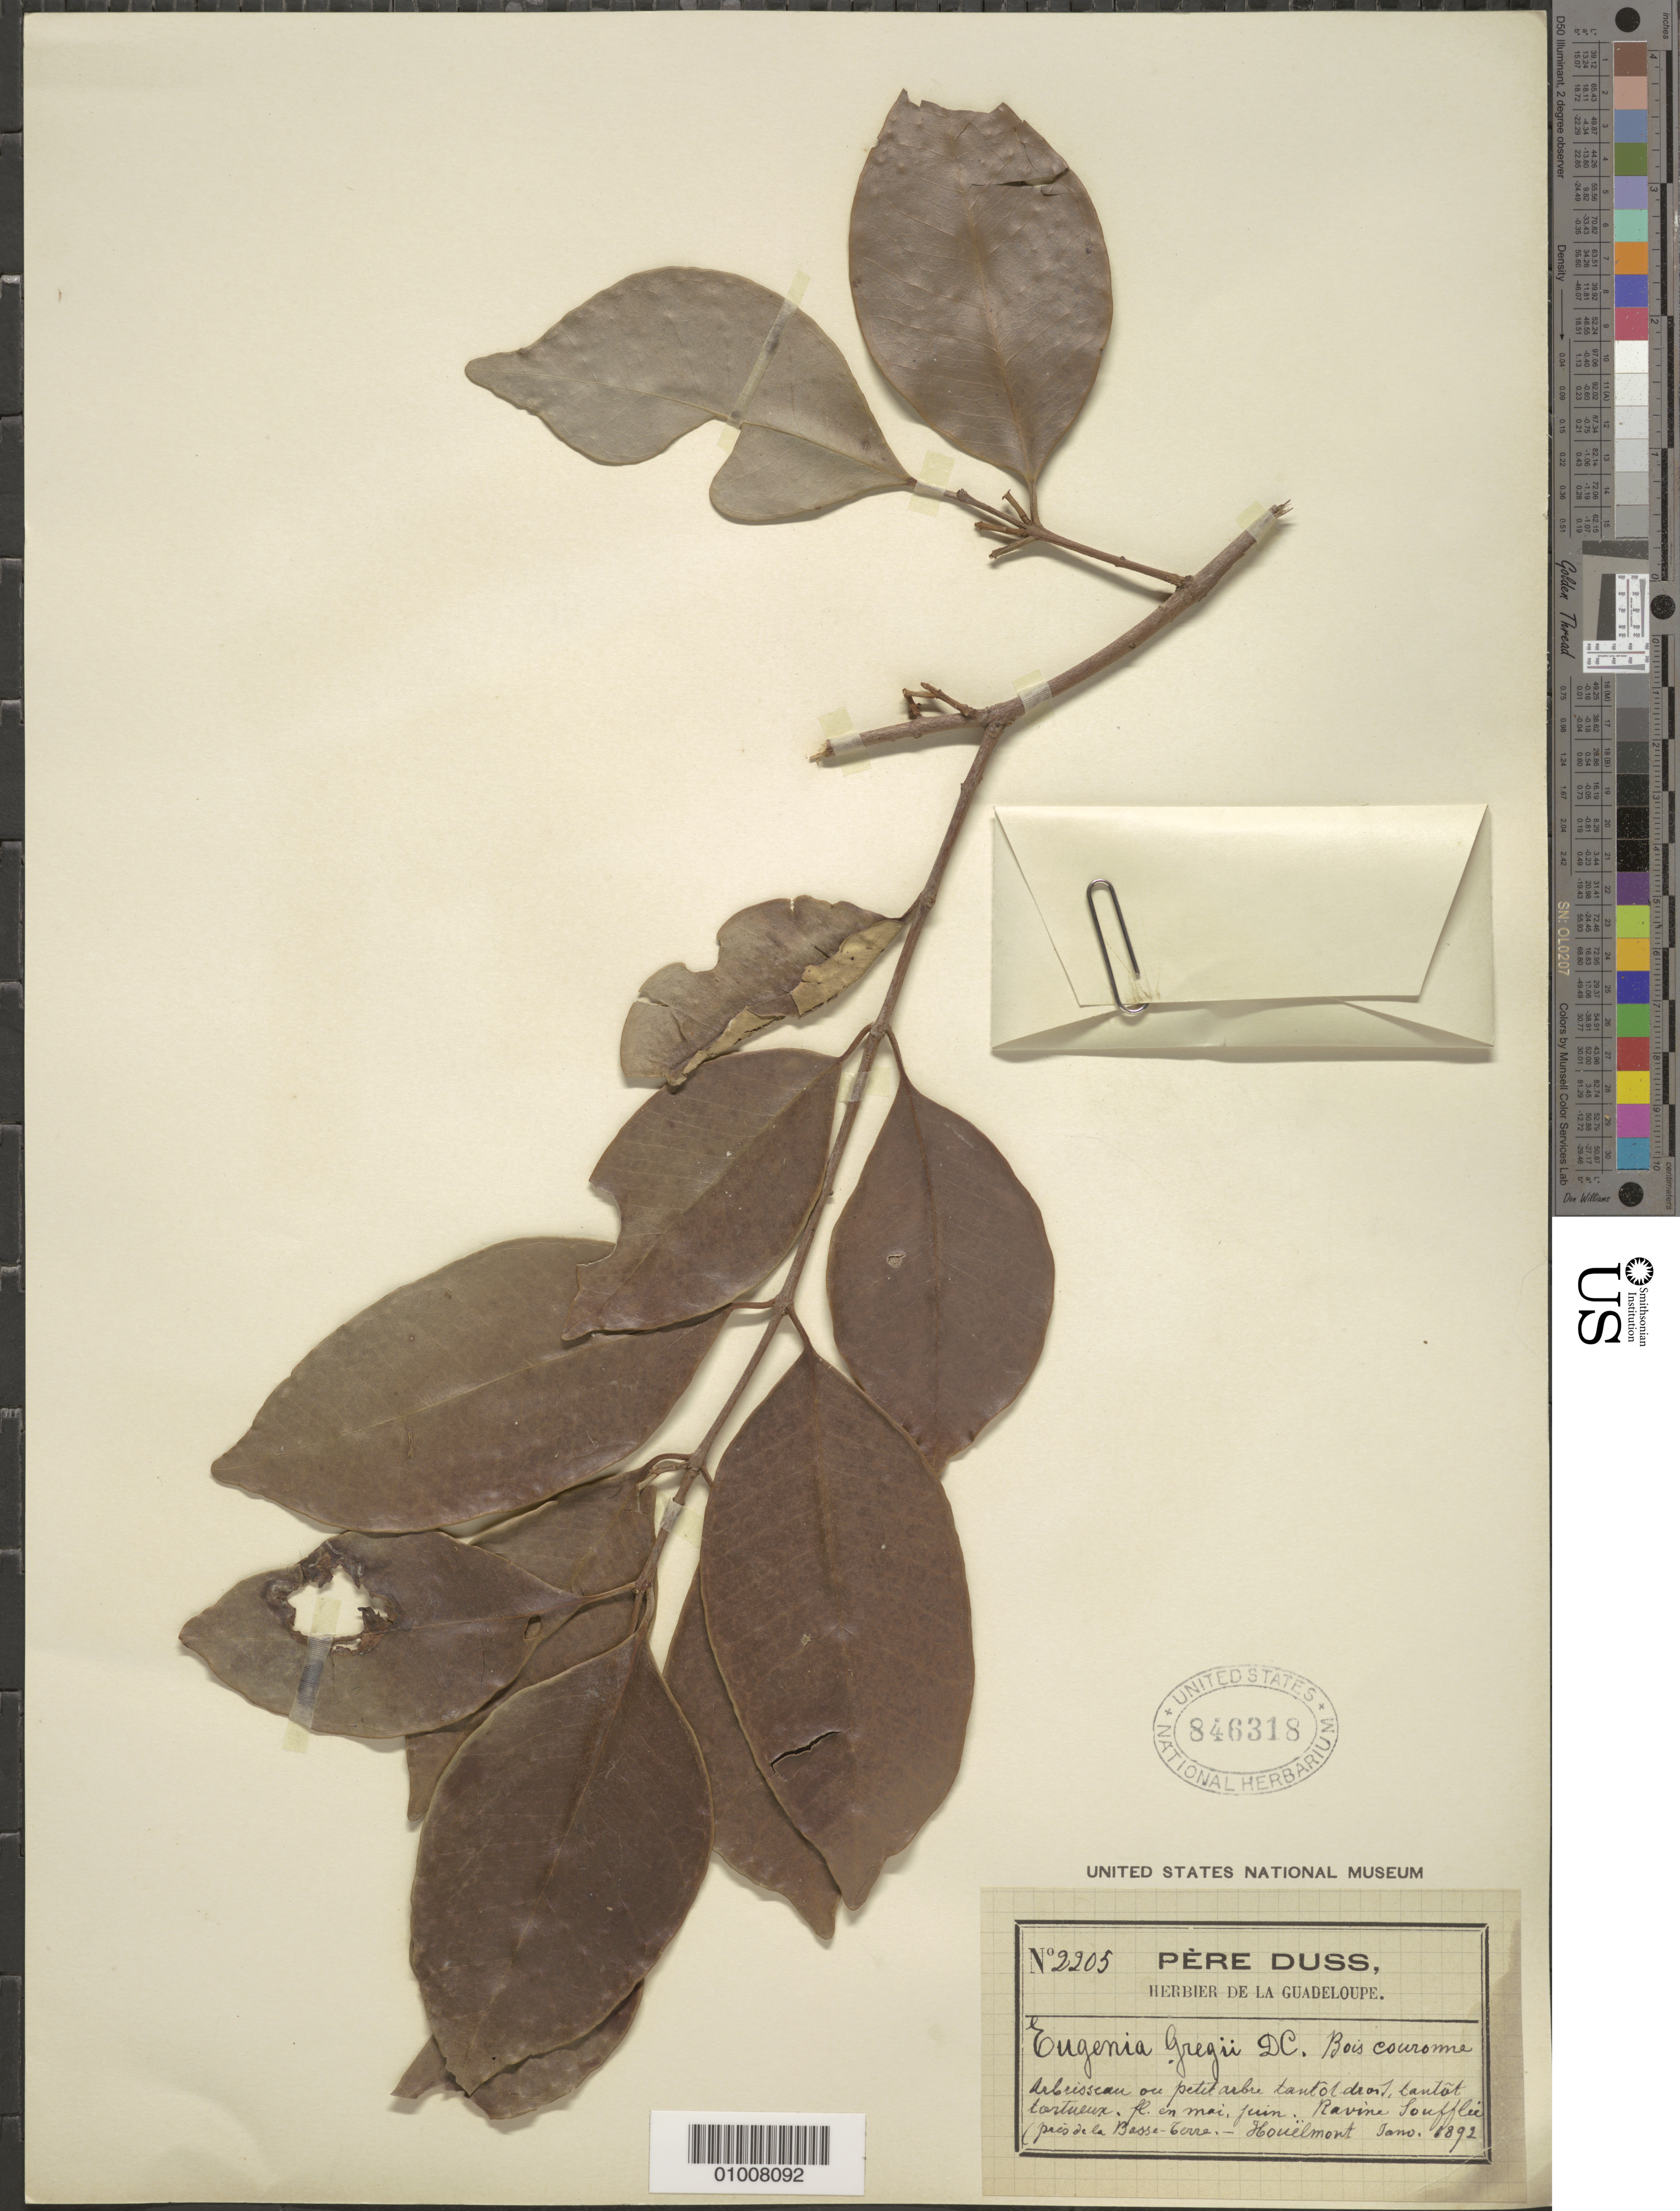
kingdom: Plantae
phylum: Tracheophyta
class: Magnoliopsida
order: Myrtales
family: Myrtaceae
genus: Eugenia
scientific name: Eugenia gregii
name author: (Sw.) Poir.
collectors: Père Duss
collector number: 2205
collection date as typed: Jan 1892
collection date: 1892-01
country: Guadeloupe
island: Basse Terre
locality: Ravine Soufflie. Near Basse-Terre.- Houëlmont.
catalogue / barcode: US 846318